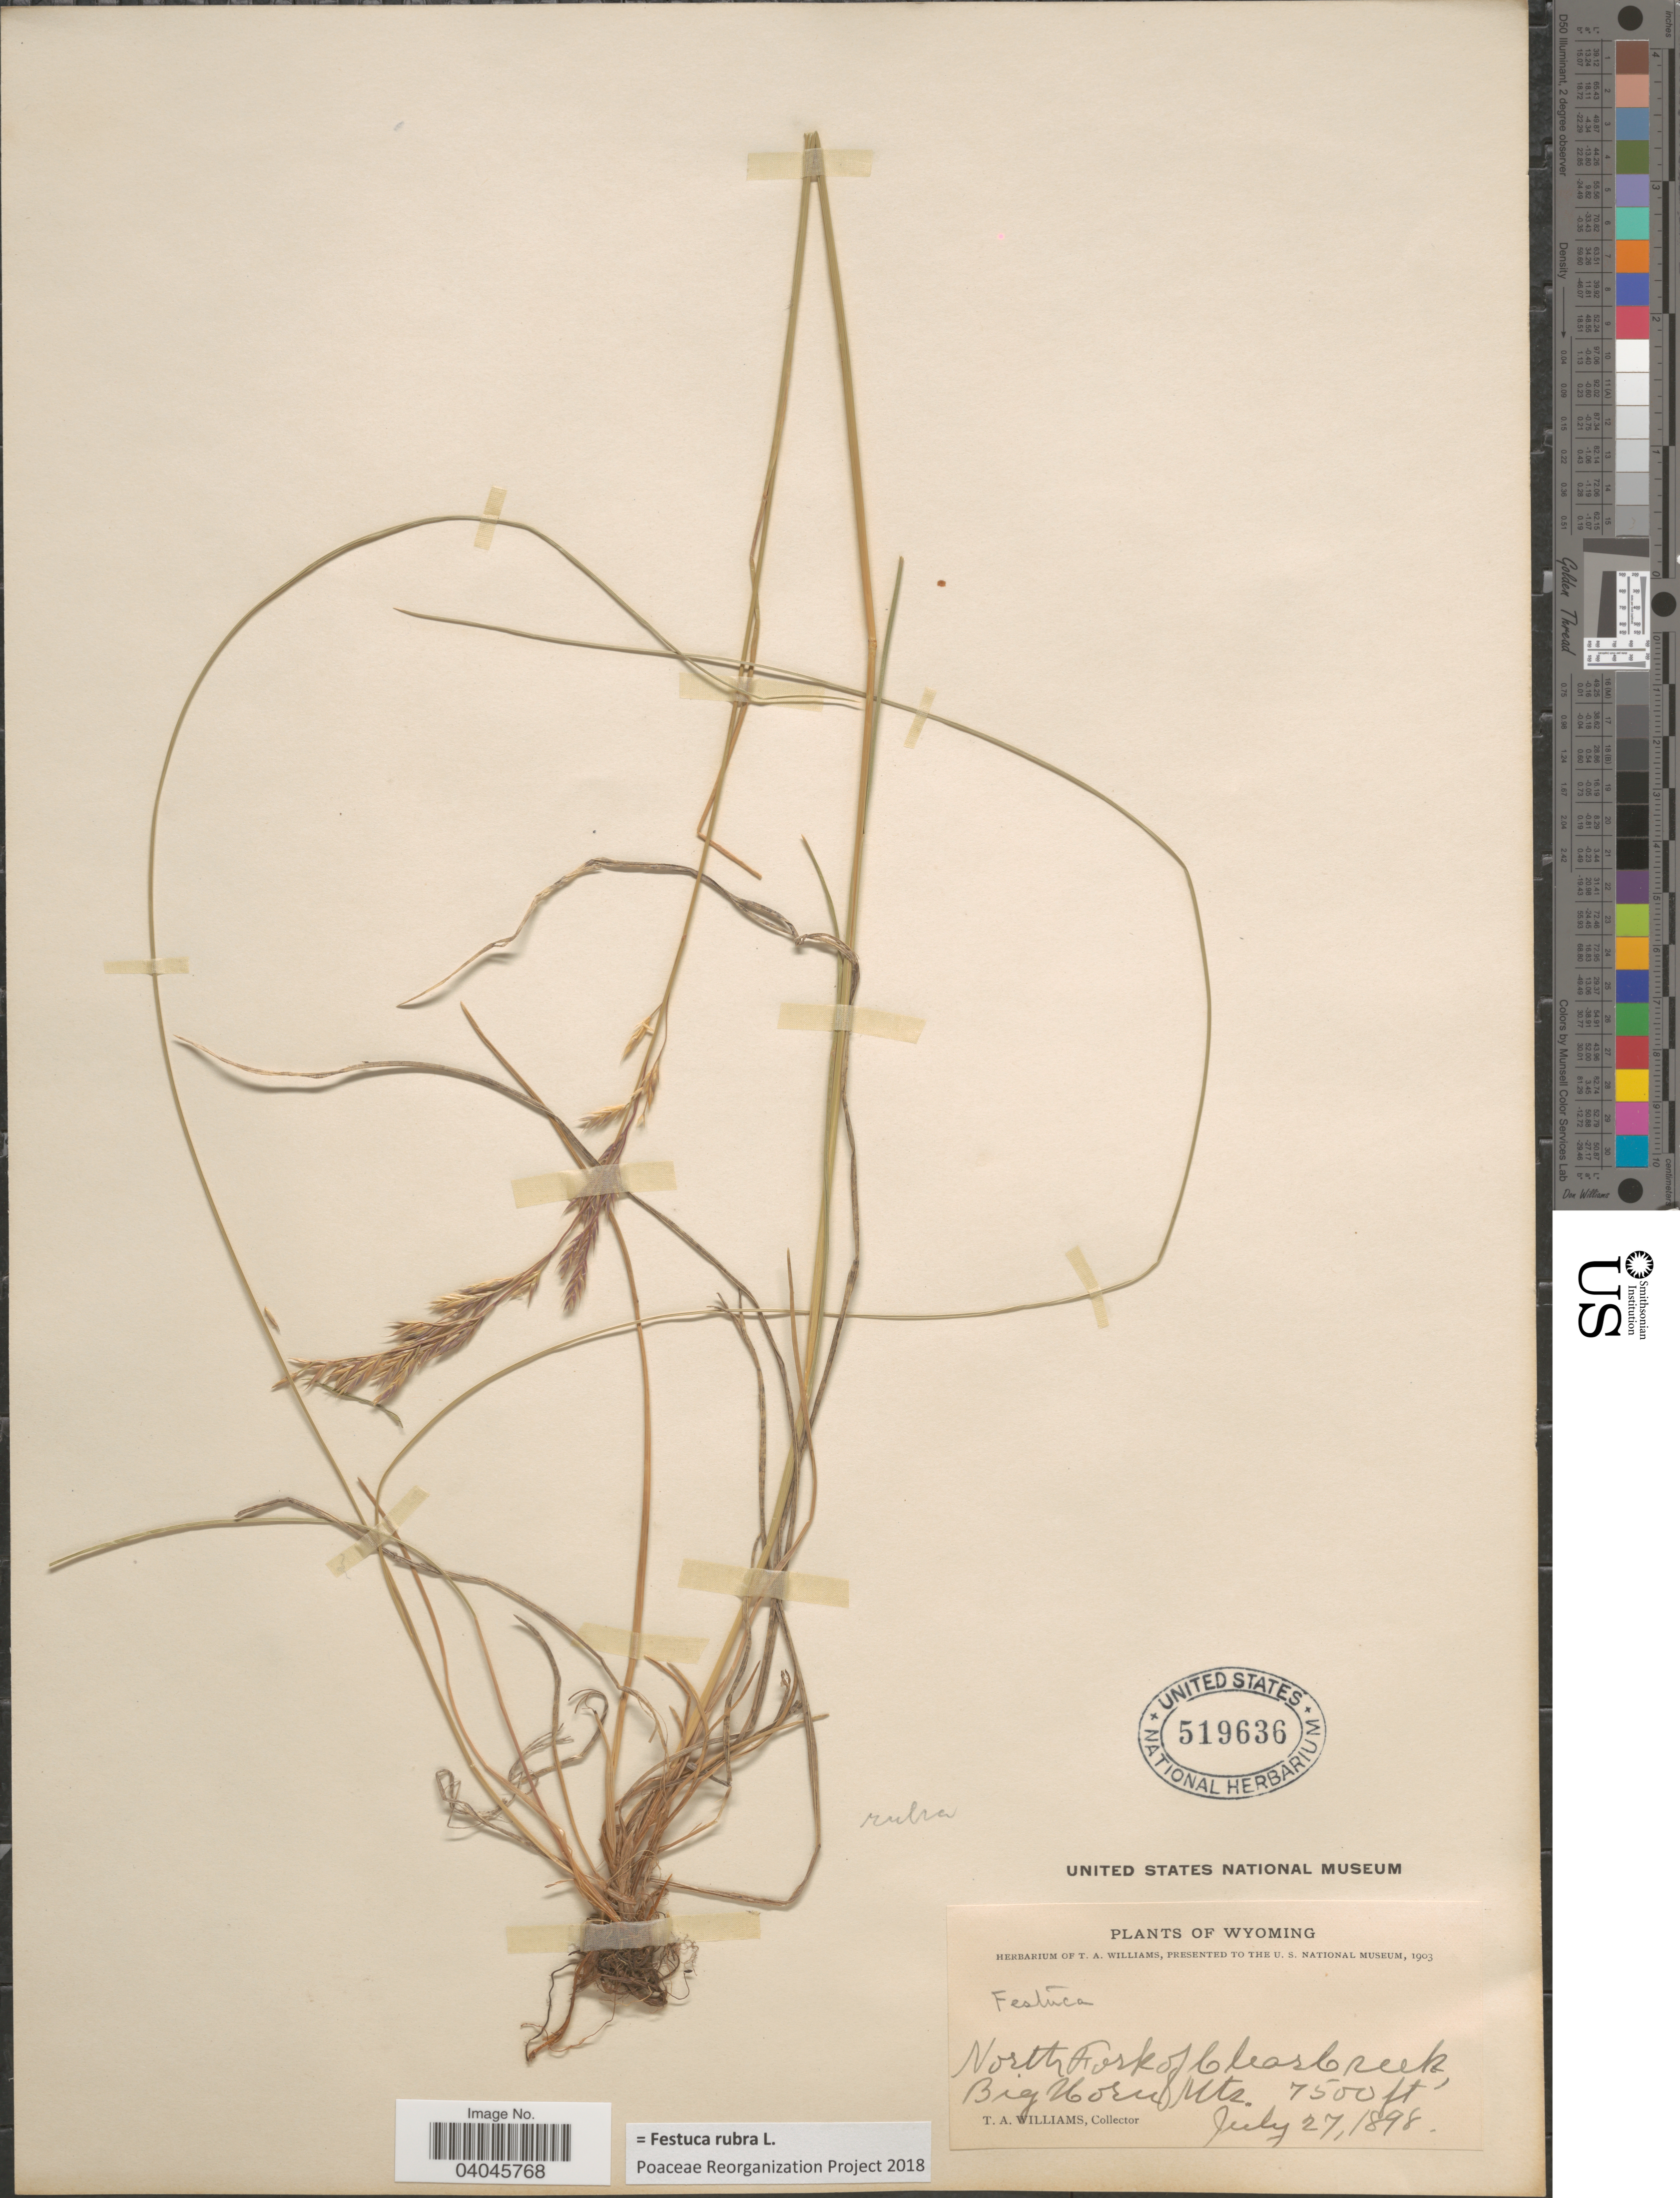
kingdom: Plantae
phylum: Tracheophyta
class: Liliopsida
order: Poales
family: Poaceae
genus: Festuca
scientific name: Festuca rubra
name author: L.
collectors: T. Williams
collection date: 1898-07-27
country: United States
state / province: Wyoming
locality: North Fork of Clear Creek, Big Horn Mts.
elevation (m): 2286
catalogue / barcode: US 519636